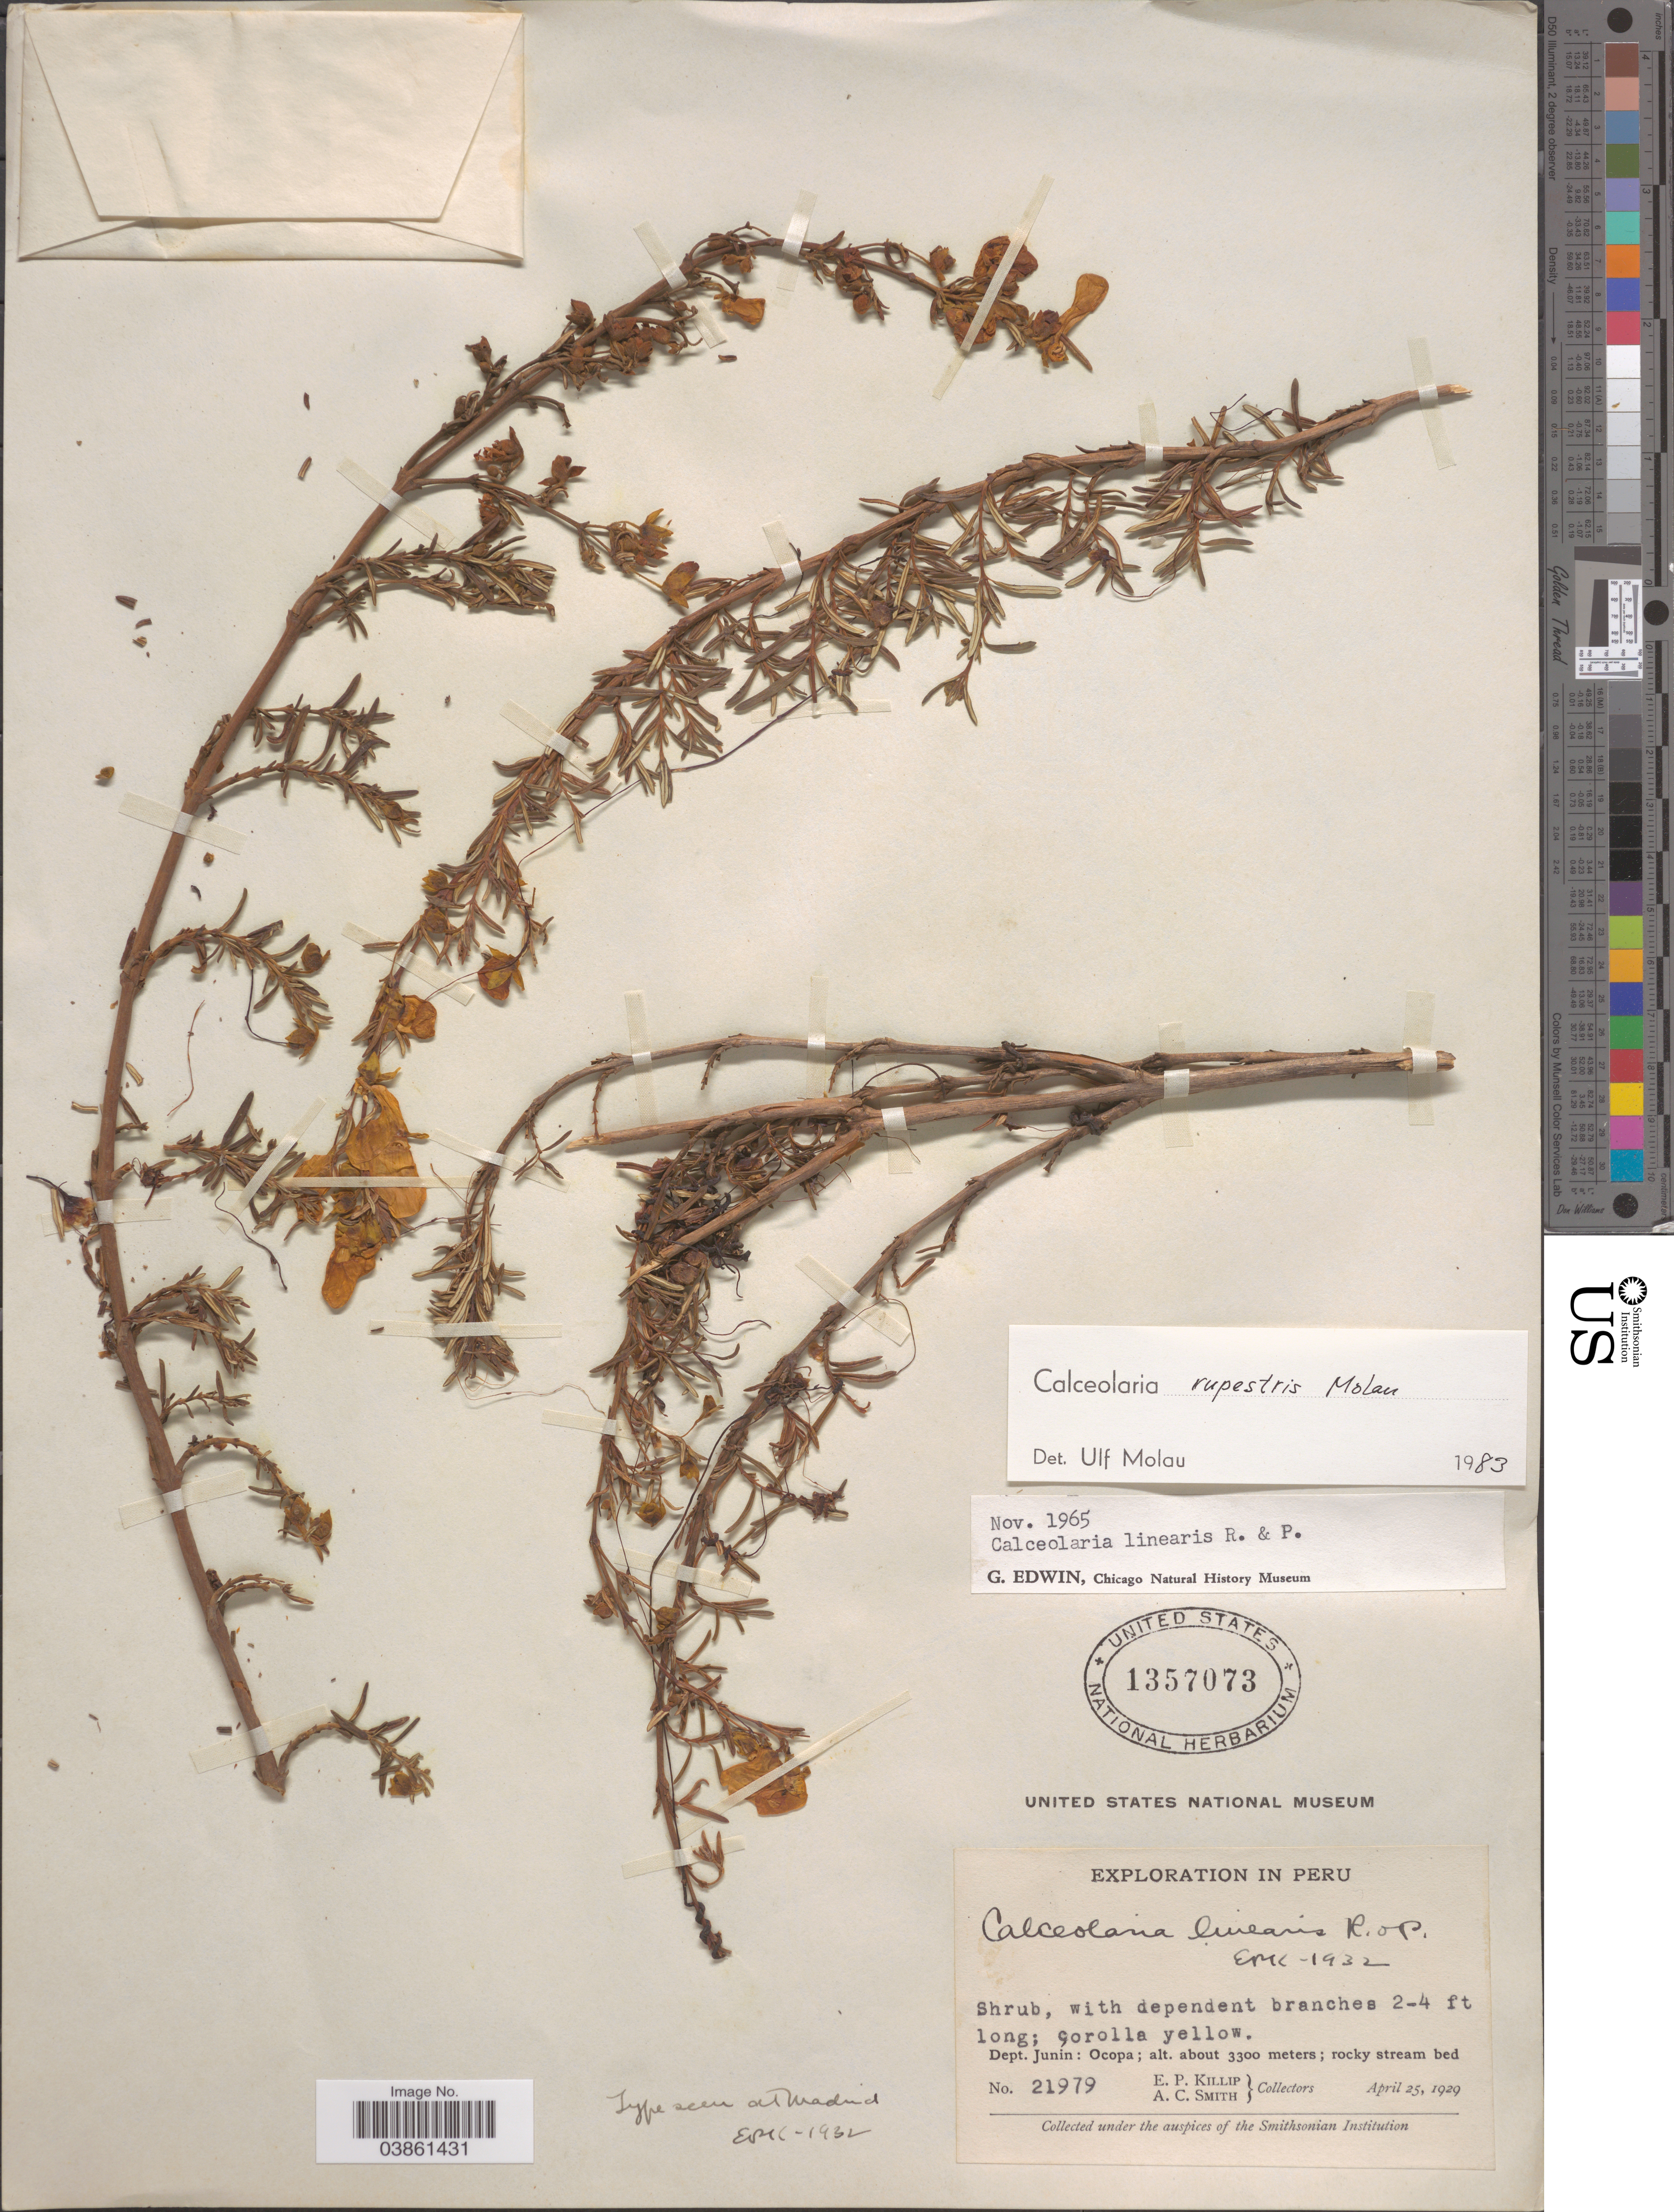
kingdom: Plantae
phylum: Tracheophyta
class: Magnoliopsida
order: Lamiales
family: Calceolariaceae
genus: Calceolaria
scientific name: Calceolaria rupestris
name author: Molau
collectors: E. P. Killip & A. C. Smith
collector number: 21979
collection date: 1929-04-25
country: Peru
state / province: Junín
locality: Dept. Junín: Ocopa.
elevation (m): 3300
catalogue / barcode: US 1357073